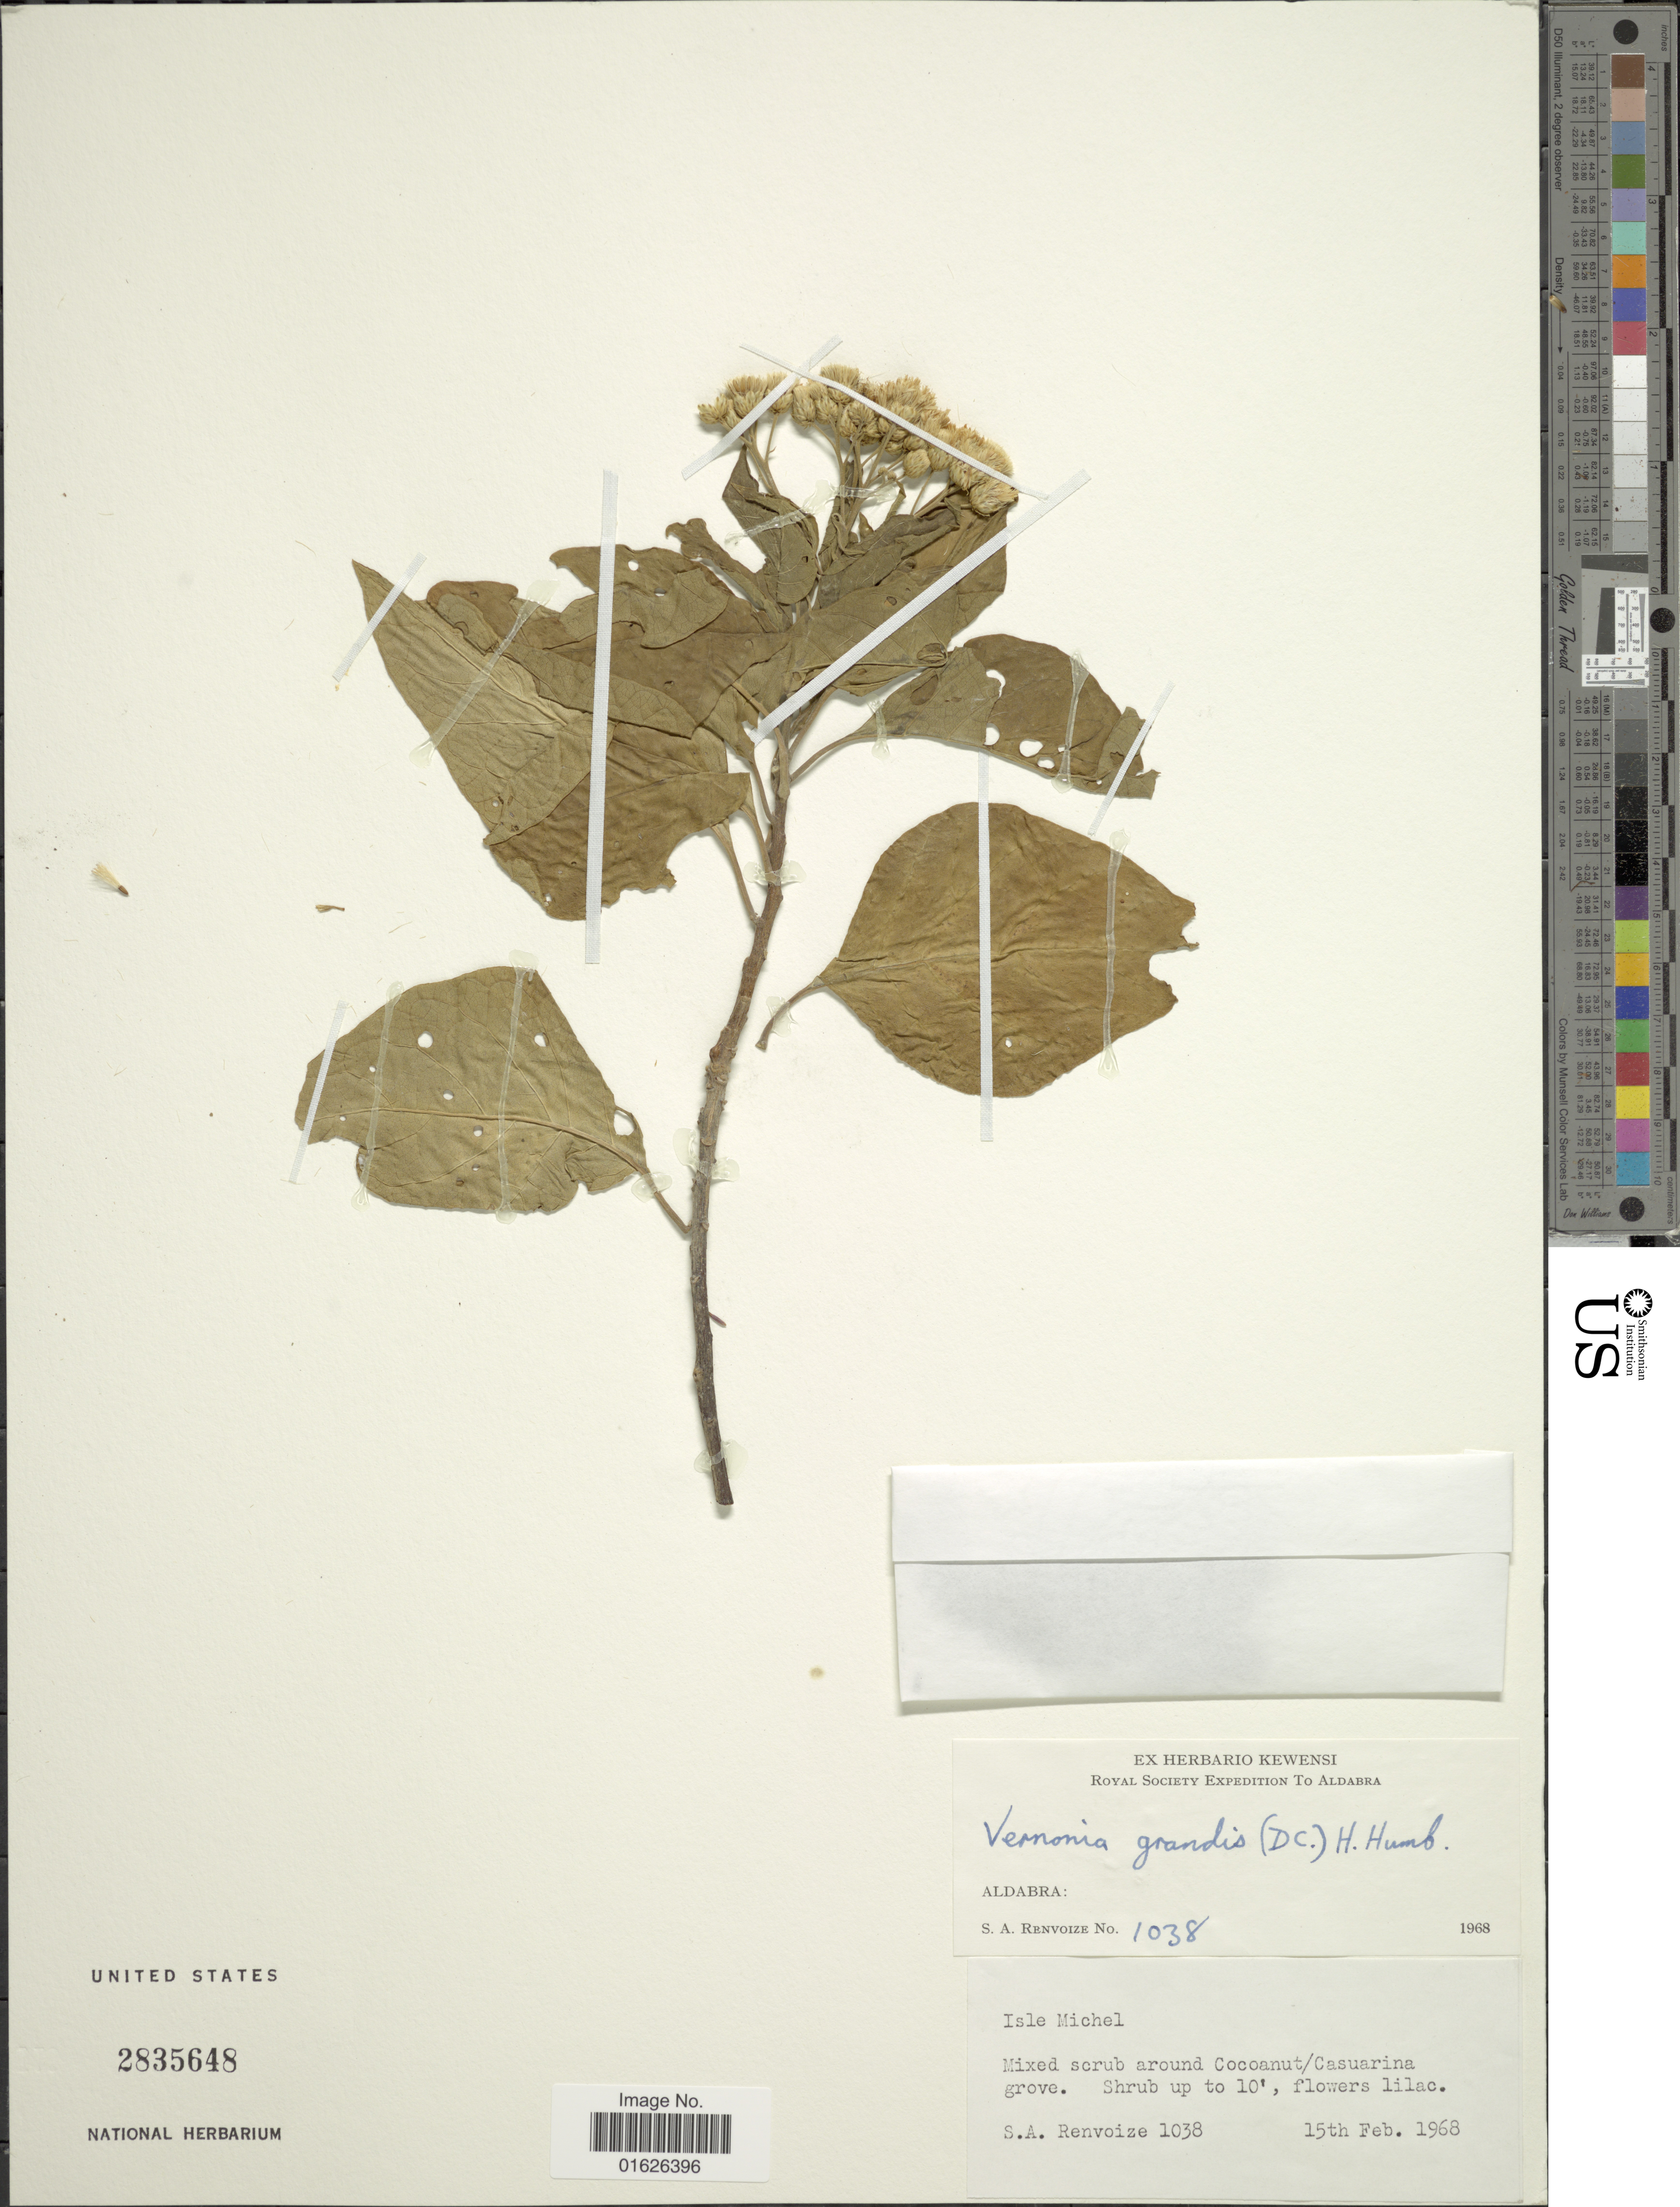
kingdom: Plantae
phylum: Tracheophyta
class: Magnoliopsida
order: Asterales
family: Asteraceae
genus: Gymnanthemum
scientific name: Gymnanthemum coloratum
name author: (Willd.) H. Rob. & B. Kahn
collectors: S. A. Renvoize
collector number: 1038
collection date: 1968-02-15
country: Seychelles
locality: Aldabra, Isle Michel, mixed scrub around Cocoanut/ Casuarina grove.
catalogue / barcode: US 2835648